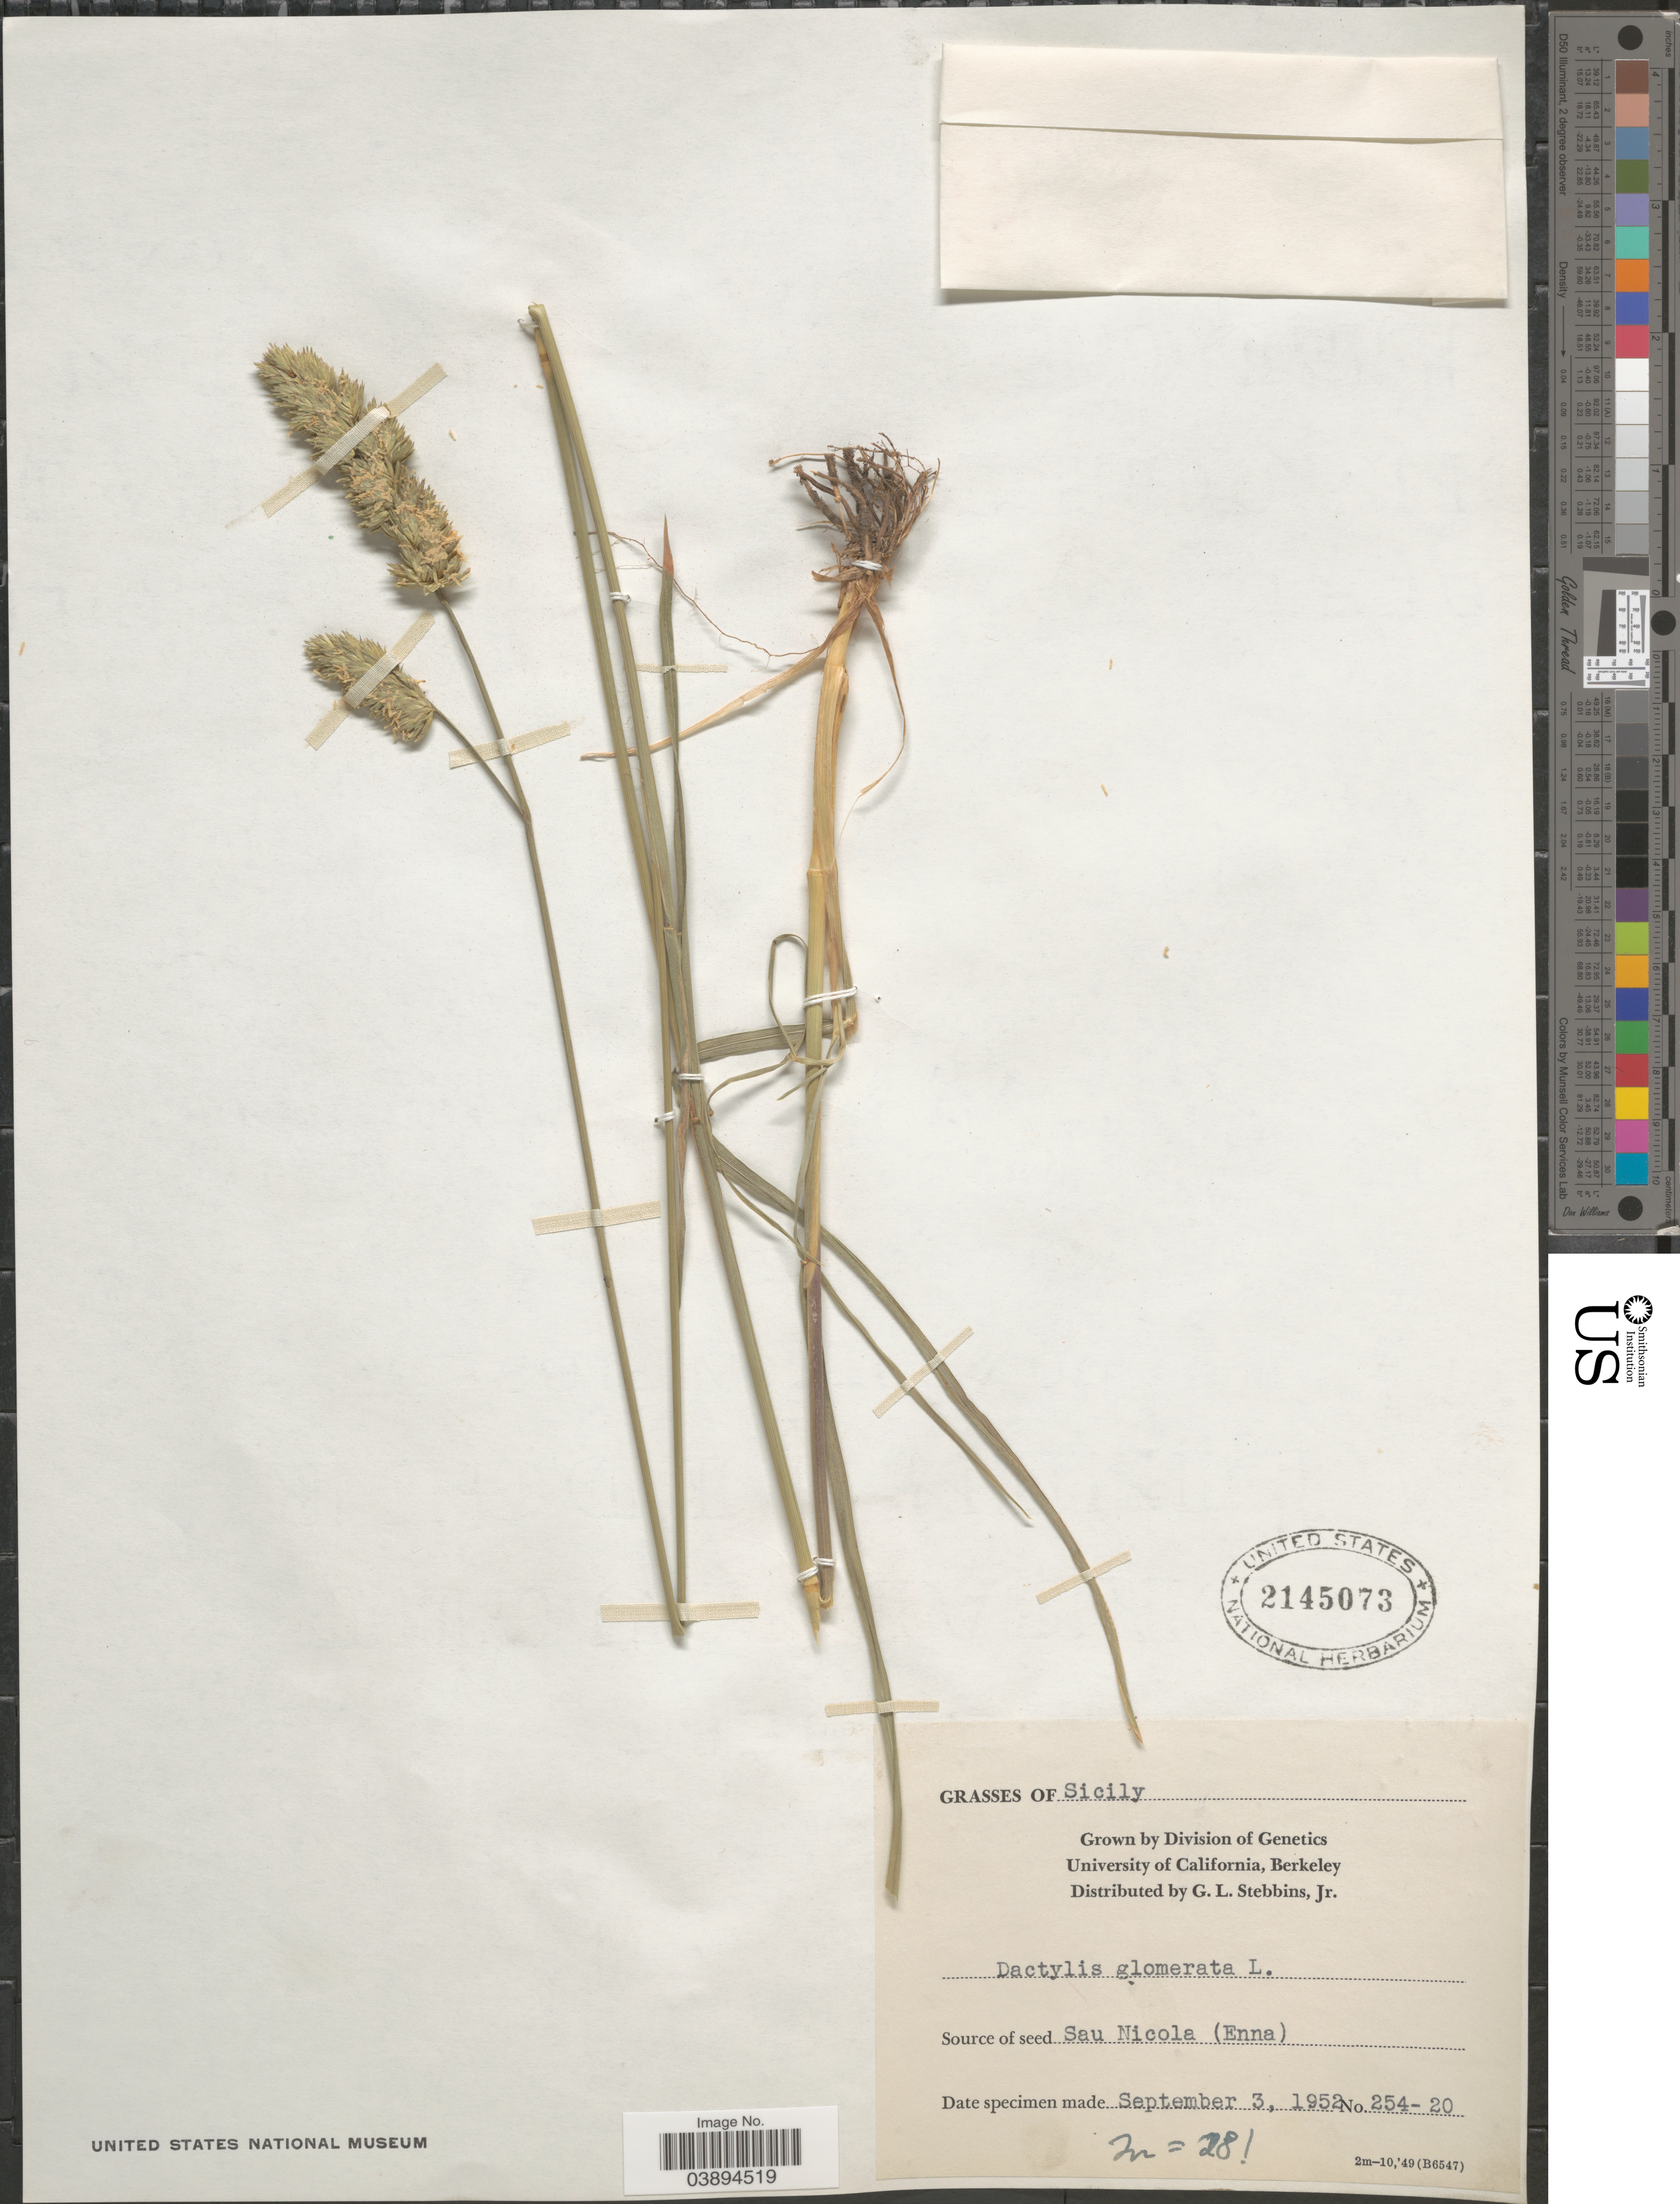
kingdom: Plantae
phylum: Tracheophyta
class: Liliopsida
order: Poales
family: Poaceae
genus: Dactylis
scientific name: Dactylis glomerata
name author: L.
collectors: G. L. Stebbins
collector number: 254-20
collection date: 1952-09-03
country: Italy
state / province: Siciliana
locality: Sicily. Sau Nicola (Enna).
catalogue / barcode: US 2145073